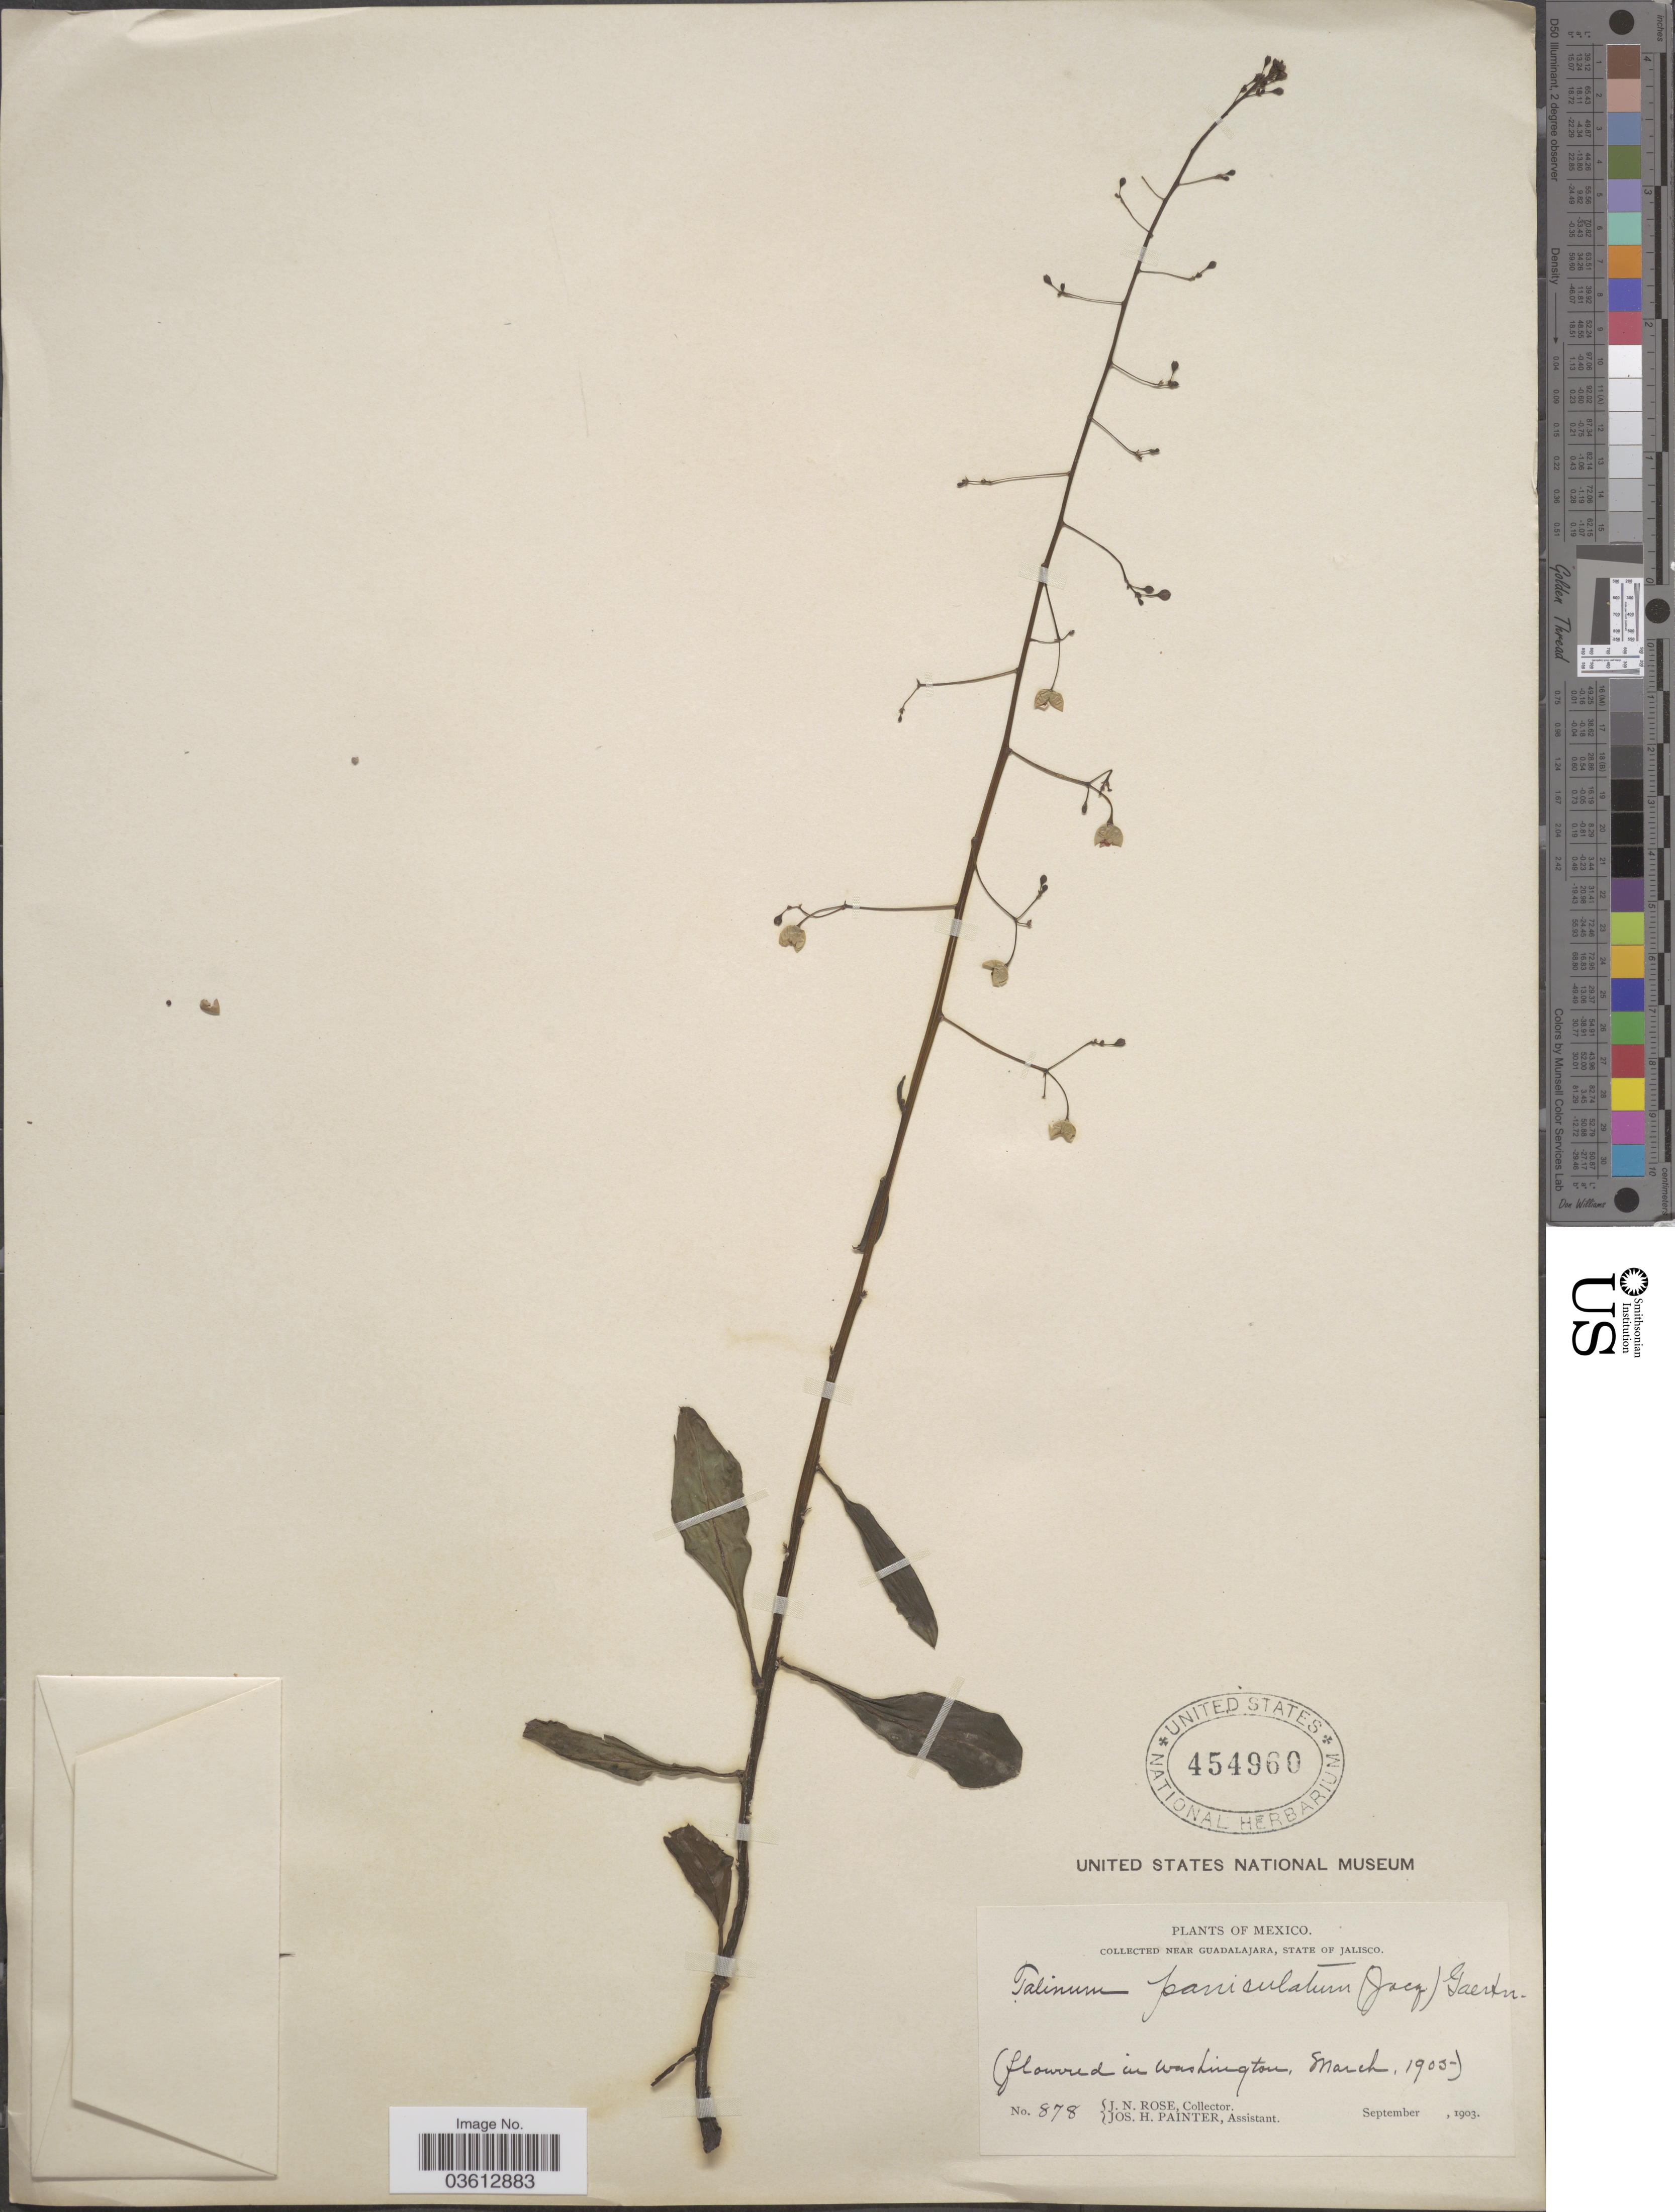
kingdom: Plantae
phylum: Tracheophyta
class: Magnoliopsida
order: Caryophyllales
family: Talinaceae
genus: Talinum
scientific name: Talinum paniculatum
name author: (Jacq.) Gaertn.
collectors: J. N. Rose & J. H. Painter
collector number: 878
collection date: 1903-09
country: Mexico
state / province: Jalisco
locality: Near Guadalajara.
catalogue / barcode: US 454960